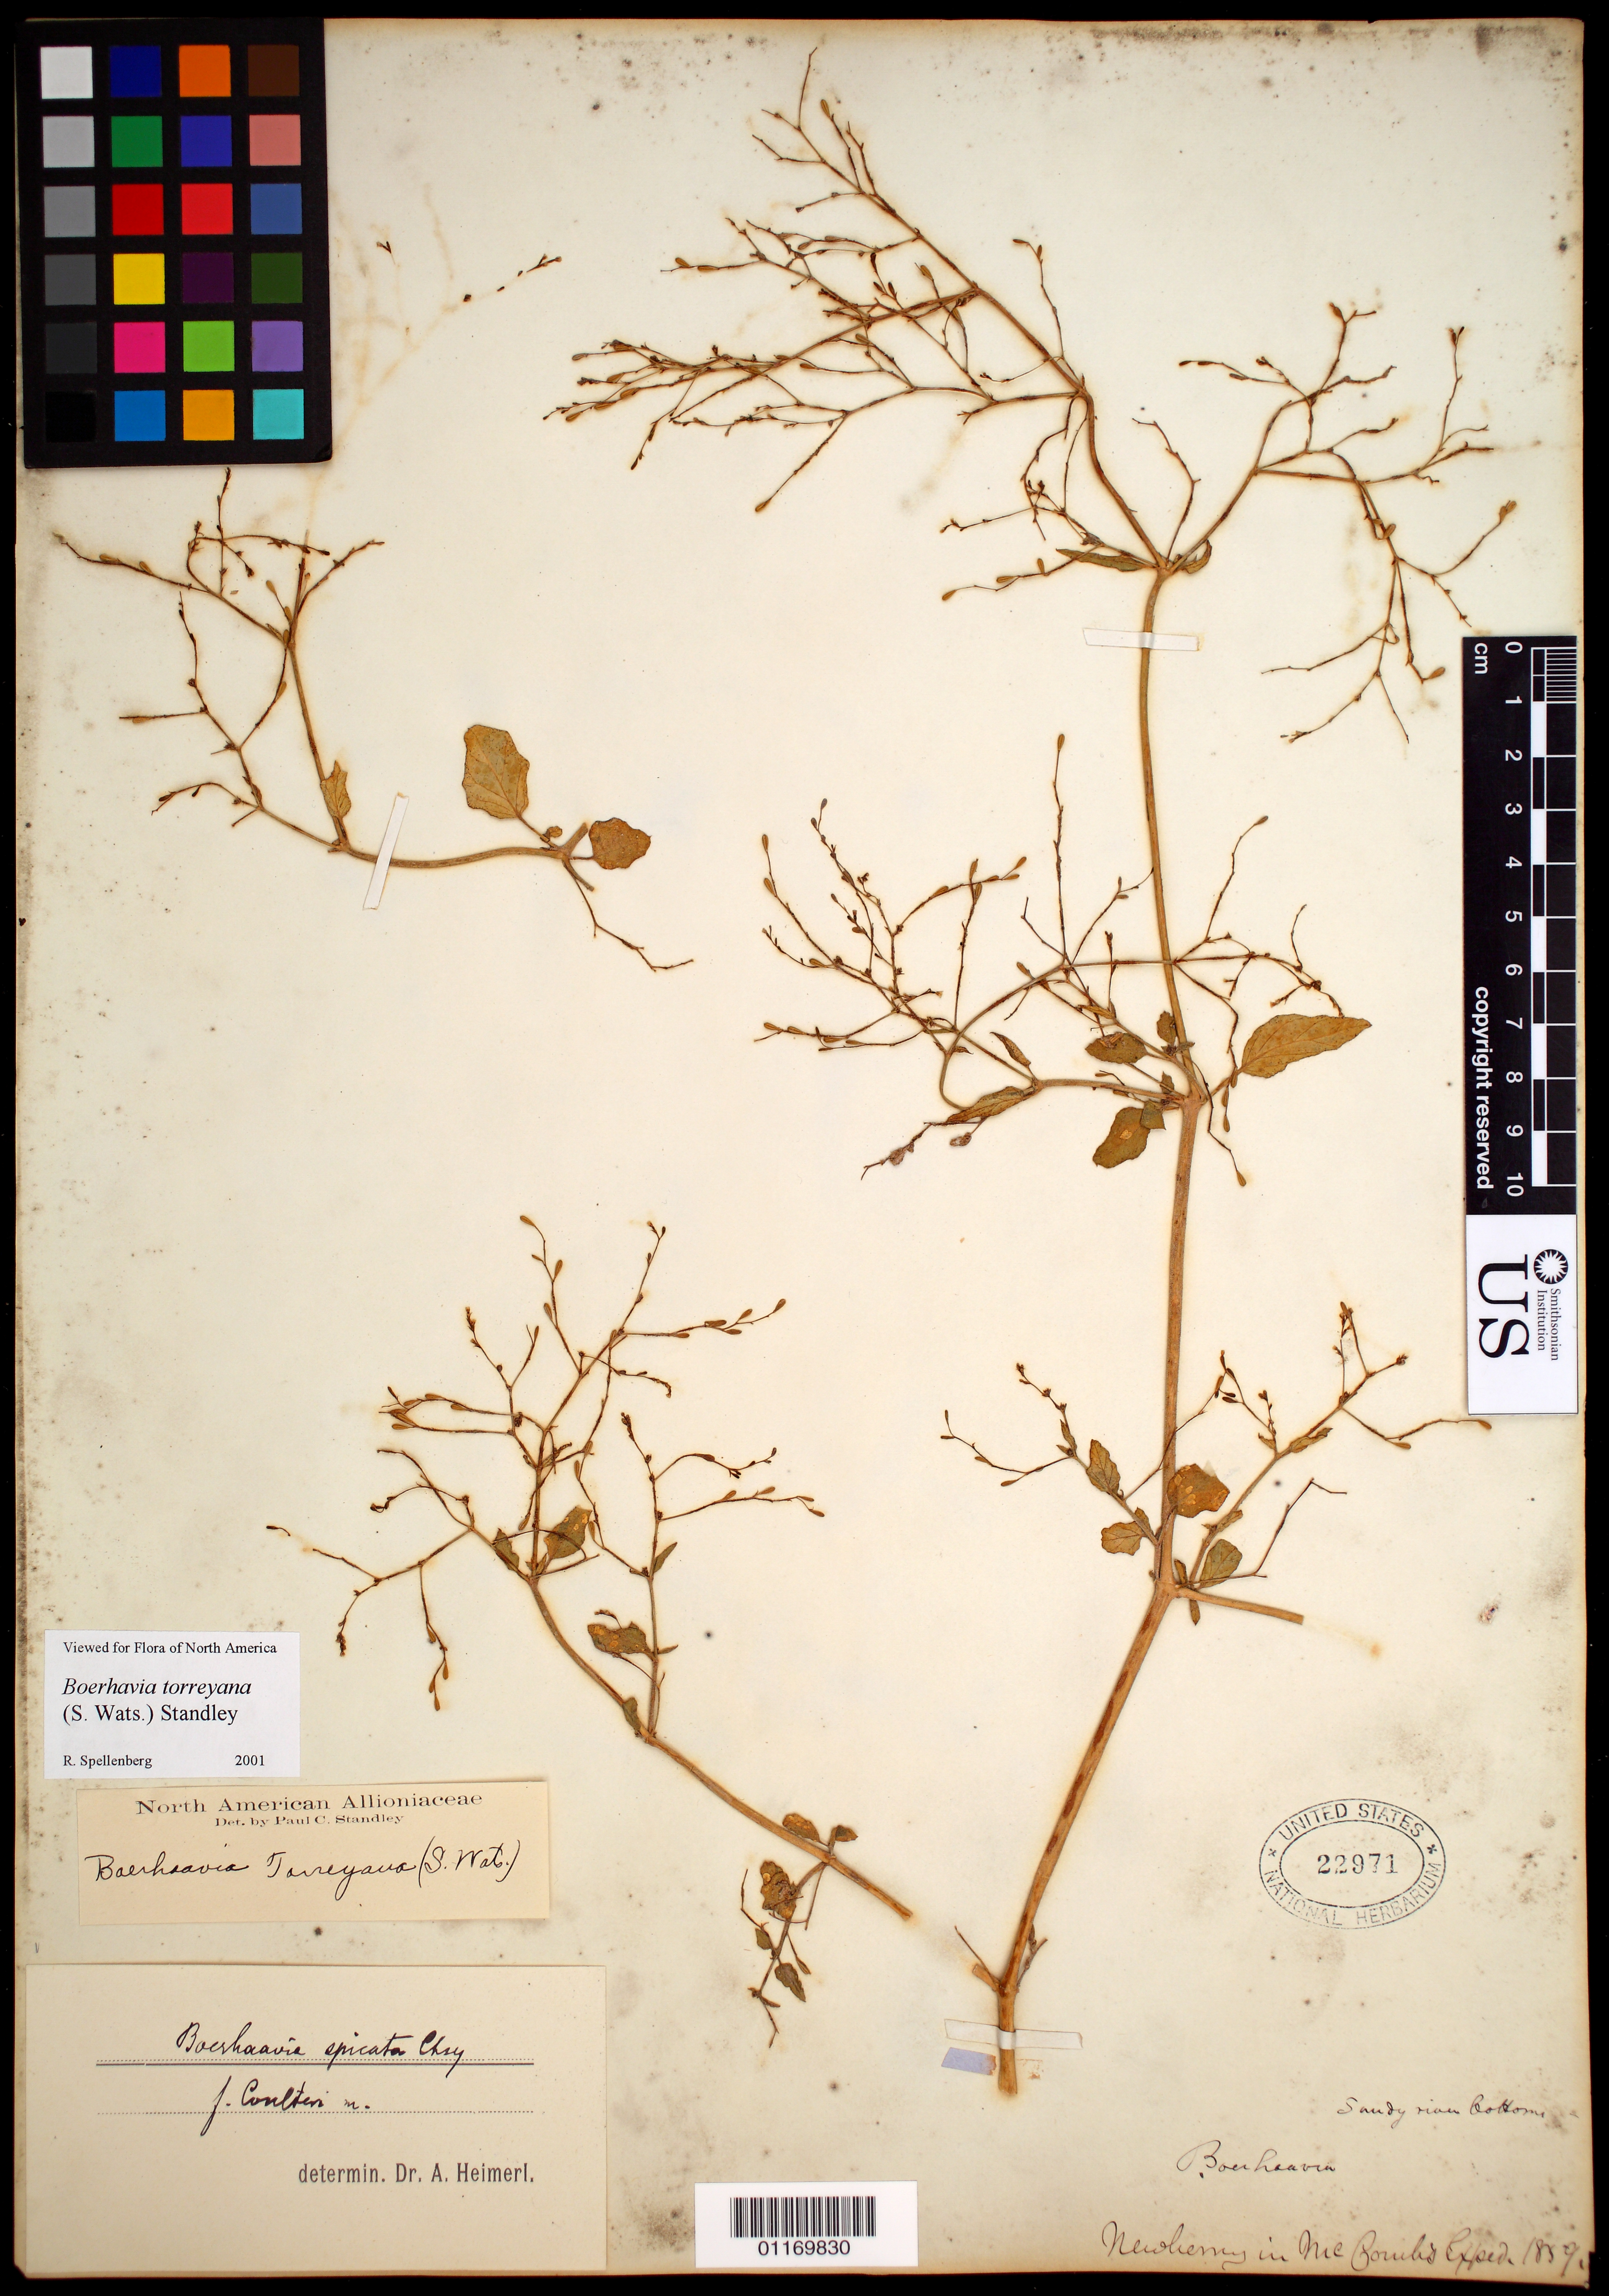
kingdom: Plantae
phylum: Tracheophyta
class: Magnoliopsida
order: Caryophyllales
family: Nyctaginaceae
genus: Boerhavia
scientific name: Boerhavia torreyana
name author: (S. Watson) Standl.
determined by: Spellenberg, R.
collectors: J. S. Newberry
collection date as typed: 1859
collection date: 1859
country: United States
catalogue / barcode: US 22971